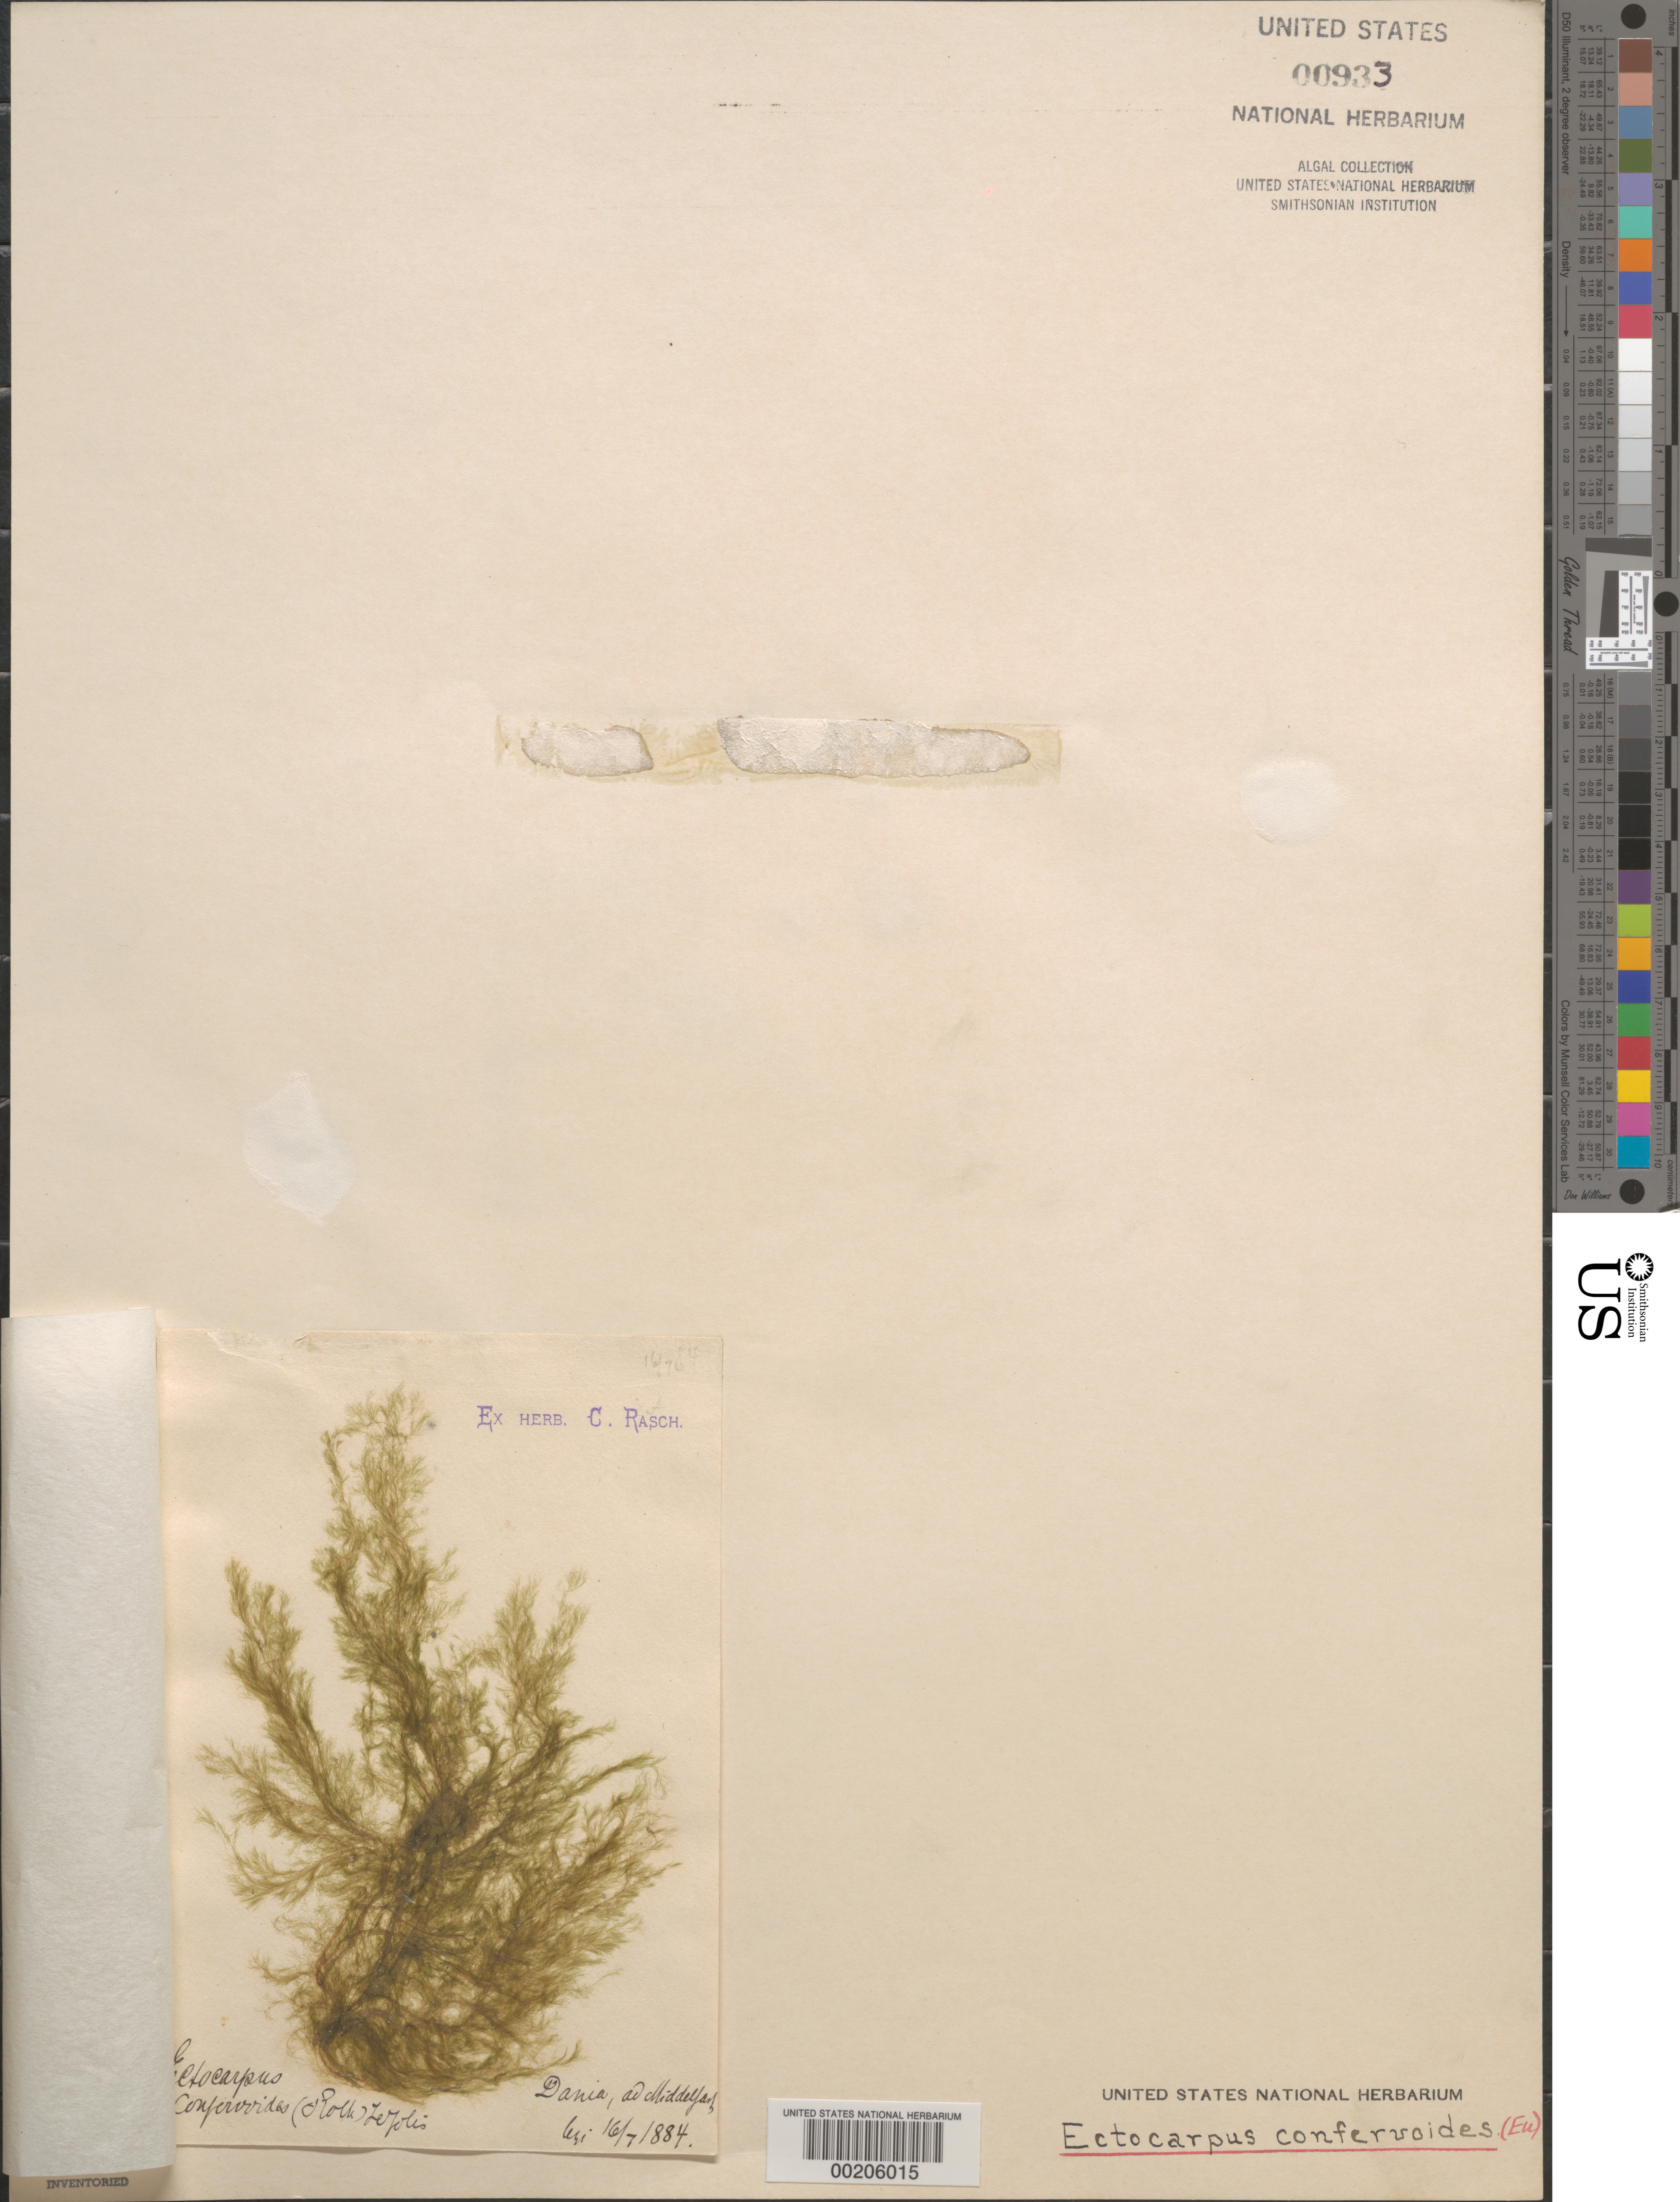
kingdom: Chromista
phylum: Ochrophyta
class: Phaeophyceae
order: Ectocarpales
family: Ectocarpaceae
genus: Ectocarpus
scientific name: Ectocarpus siliculosus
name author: (Dillwyn) Lyngbye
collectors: C. Rasch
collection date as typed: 16 Jul 1884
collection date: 1884-07-16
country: Denmark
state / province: Syddanmark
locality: Middelfart, Odense Amt. Fyn County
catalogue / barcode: US 933